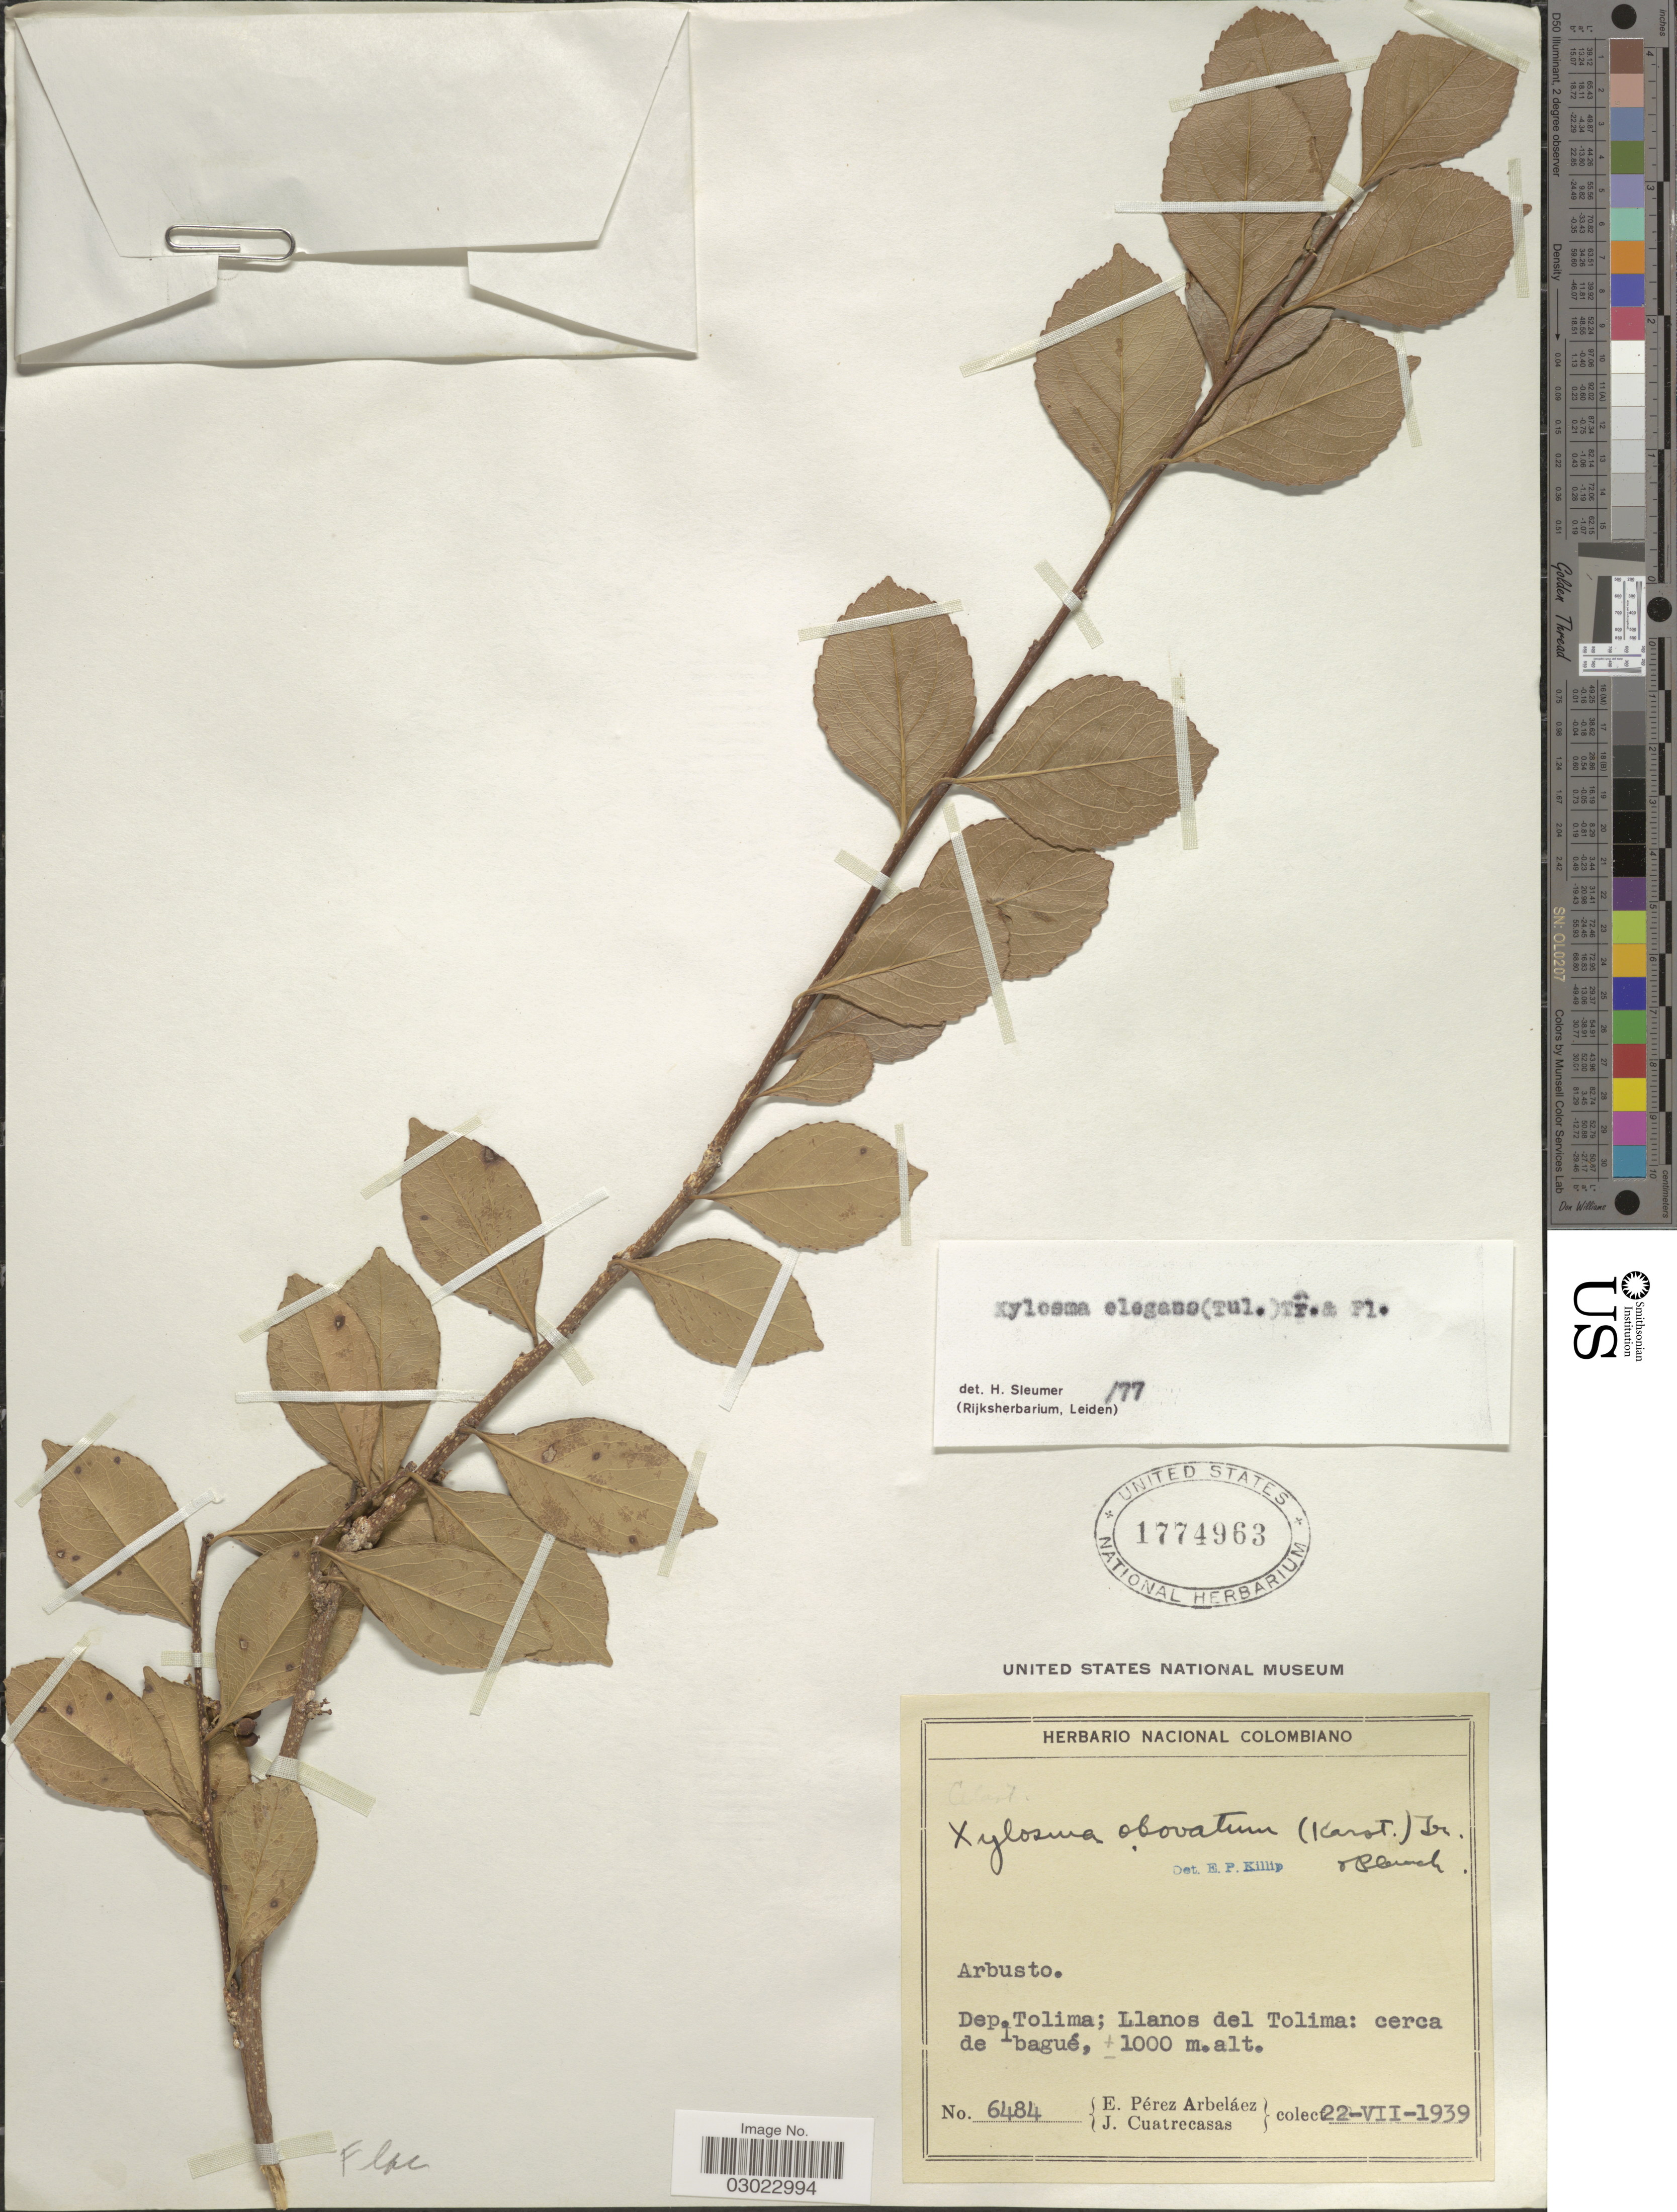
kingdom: Plantae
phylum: Tracheophyta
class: Magnoliopsida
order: Malpighiales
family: Salicaceae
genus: Xylosma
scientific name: Xylosma elegans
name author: (Tul.) Planch. & Triana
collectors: E. Pérez Arbeláez & J. Cuatrecasas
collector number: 6484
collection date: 1939-07-22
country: Colombia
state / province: Tolima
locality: Dep. Tolima; Llanos del Tolima: cerca de Ibagué.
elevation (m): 1000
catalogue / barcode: US 1774963